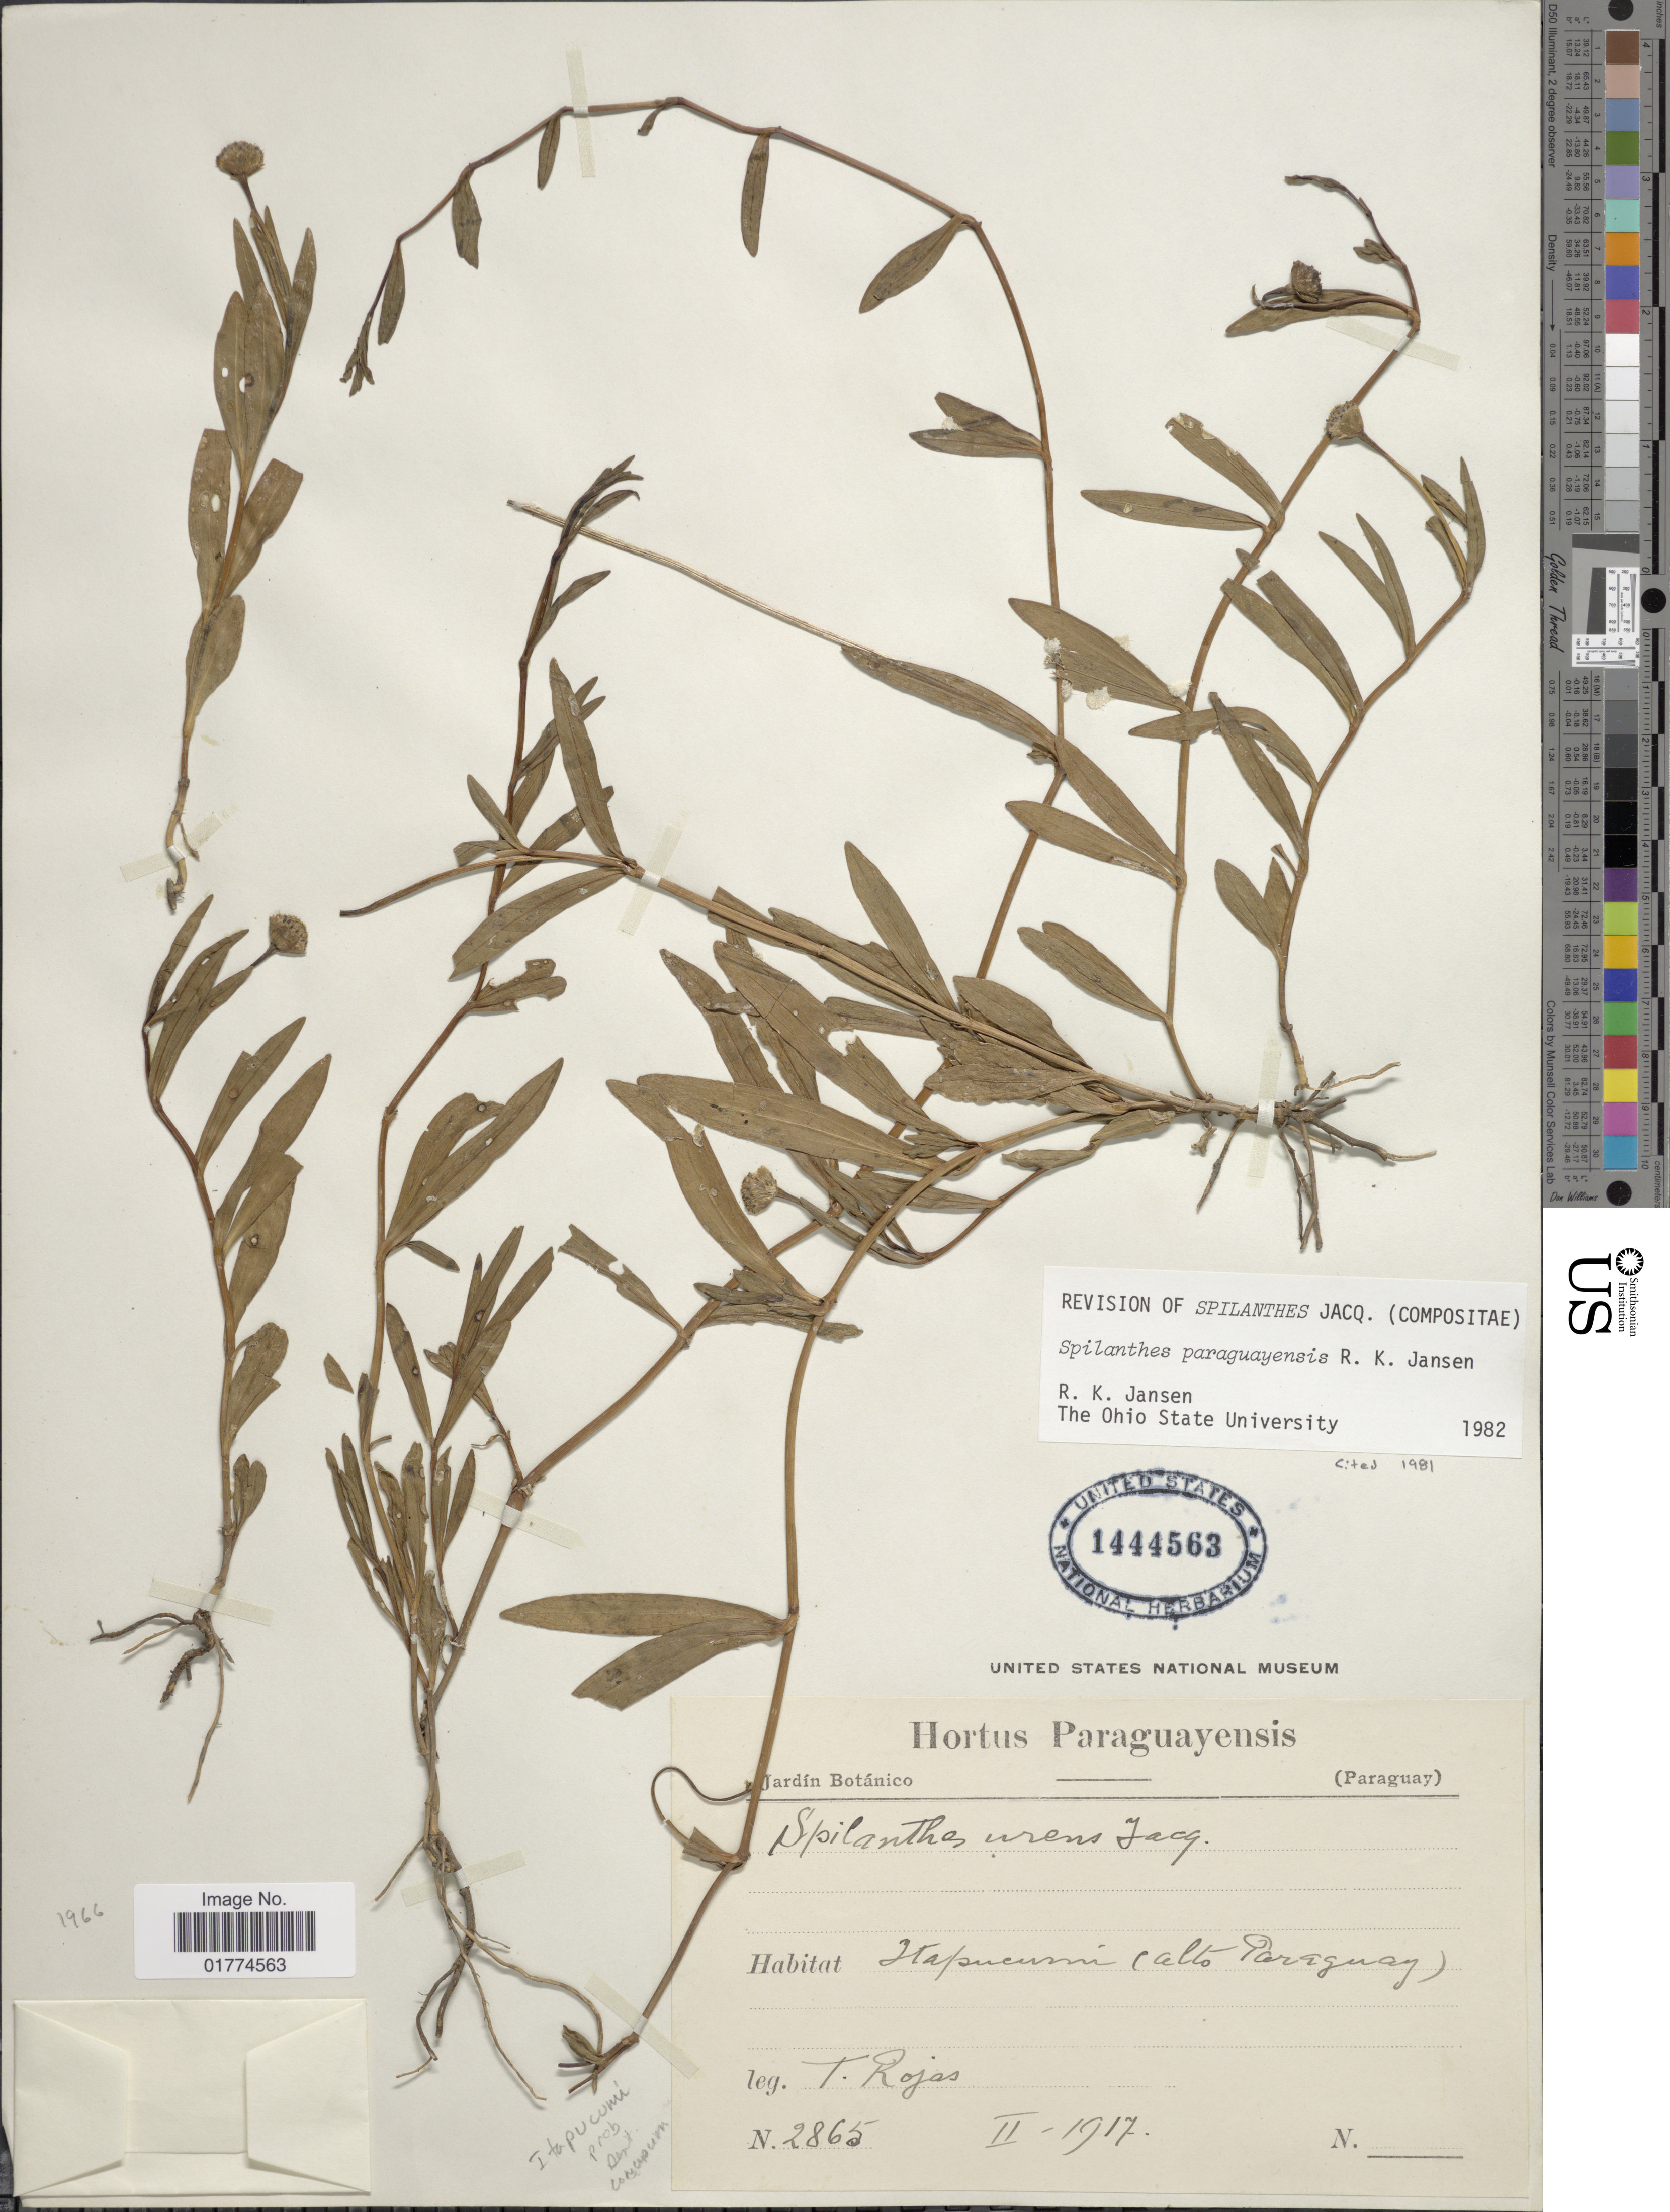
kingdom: Plantae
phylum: Tracheophyta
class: Magnoliopsida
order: Asterales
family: Asteraceae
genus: Spilanthes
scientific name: Spilanthes paraguayensis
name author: R.K. Jansen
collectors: T. Rojas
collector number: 2865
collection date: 1917-02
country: Paraguay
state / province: Alto Paraguay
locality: Itapucumí.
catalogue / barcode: US 1444563